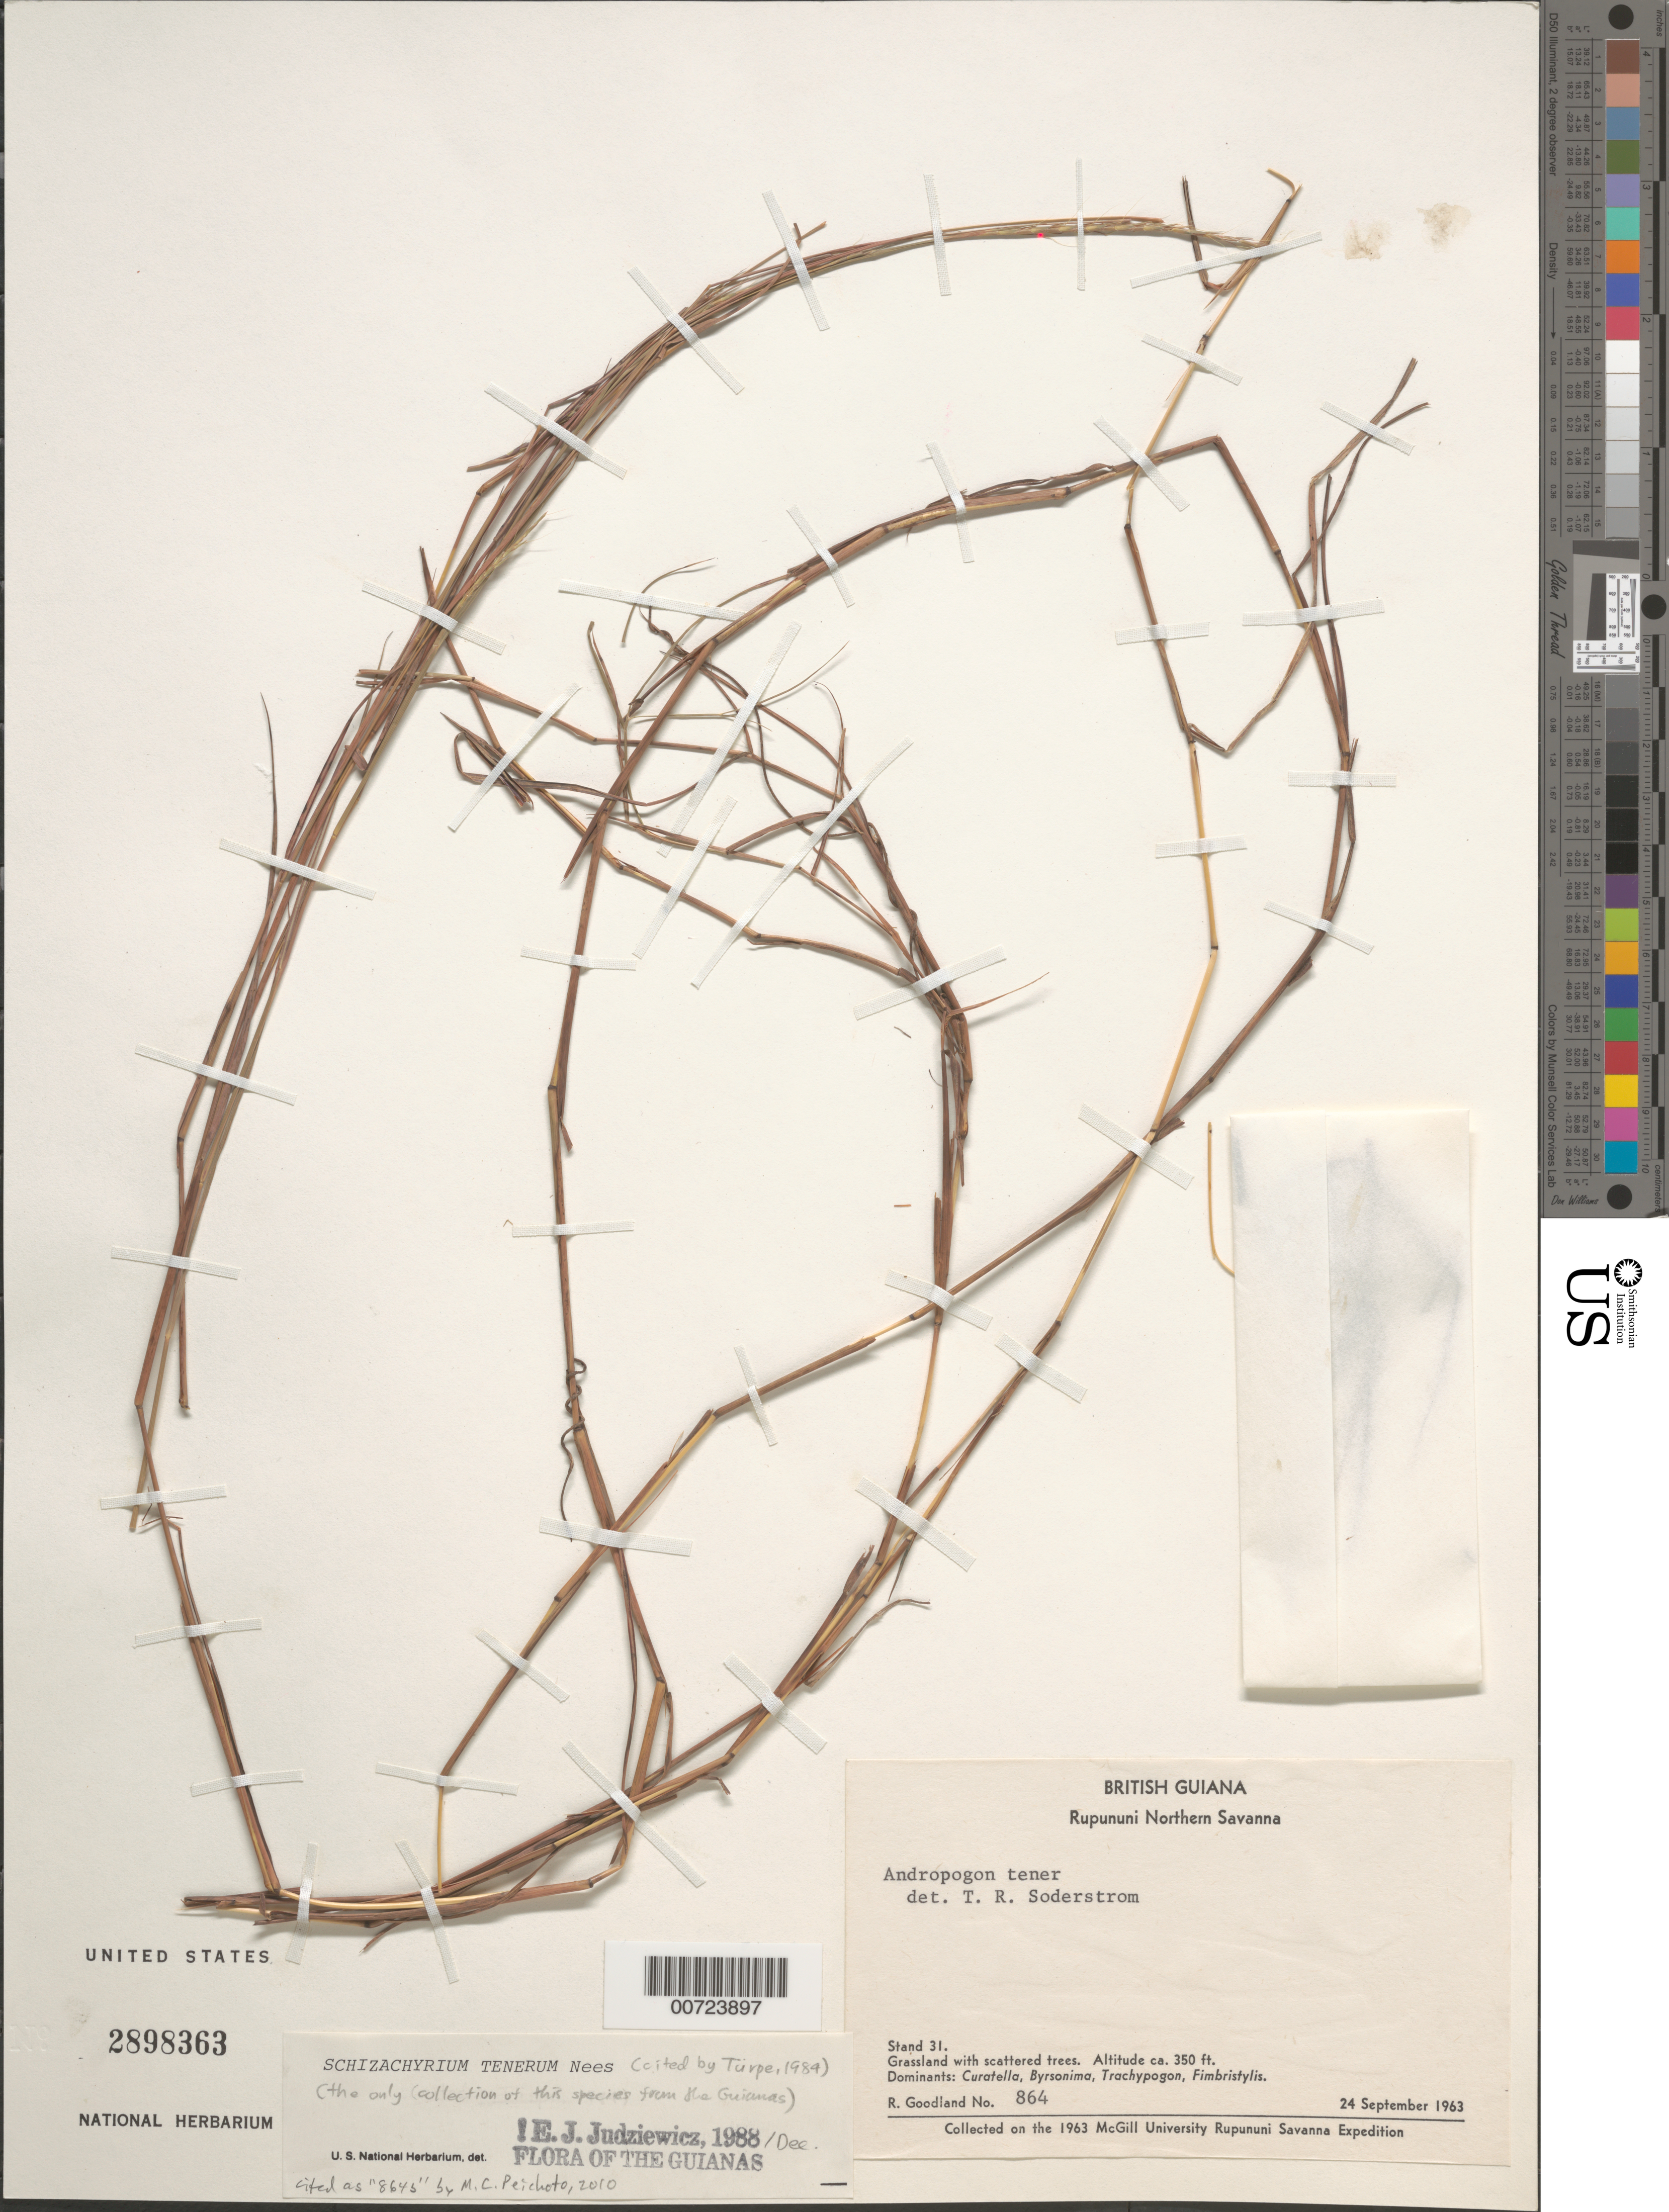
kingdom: Plantae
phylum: Tracheophyta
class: Liliopsida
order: Poales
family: Poaceae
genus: Schizachyrium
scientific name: Schizachyrium tenerum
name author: Nees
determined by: Judziewicz, E. J.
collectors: R. Goodland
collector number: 864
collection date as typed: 24-Sep-63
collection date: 1963-09-24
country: Guyana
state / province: U. Takutu-U. Essequibo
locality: Rupununi Northern Savanna, Stand 31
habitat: Grassland with scattered trees. Dominants: Curatella, Byrsonima, Trachypogon, Fimbristylis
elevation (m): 107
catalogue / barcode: US 2898363